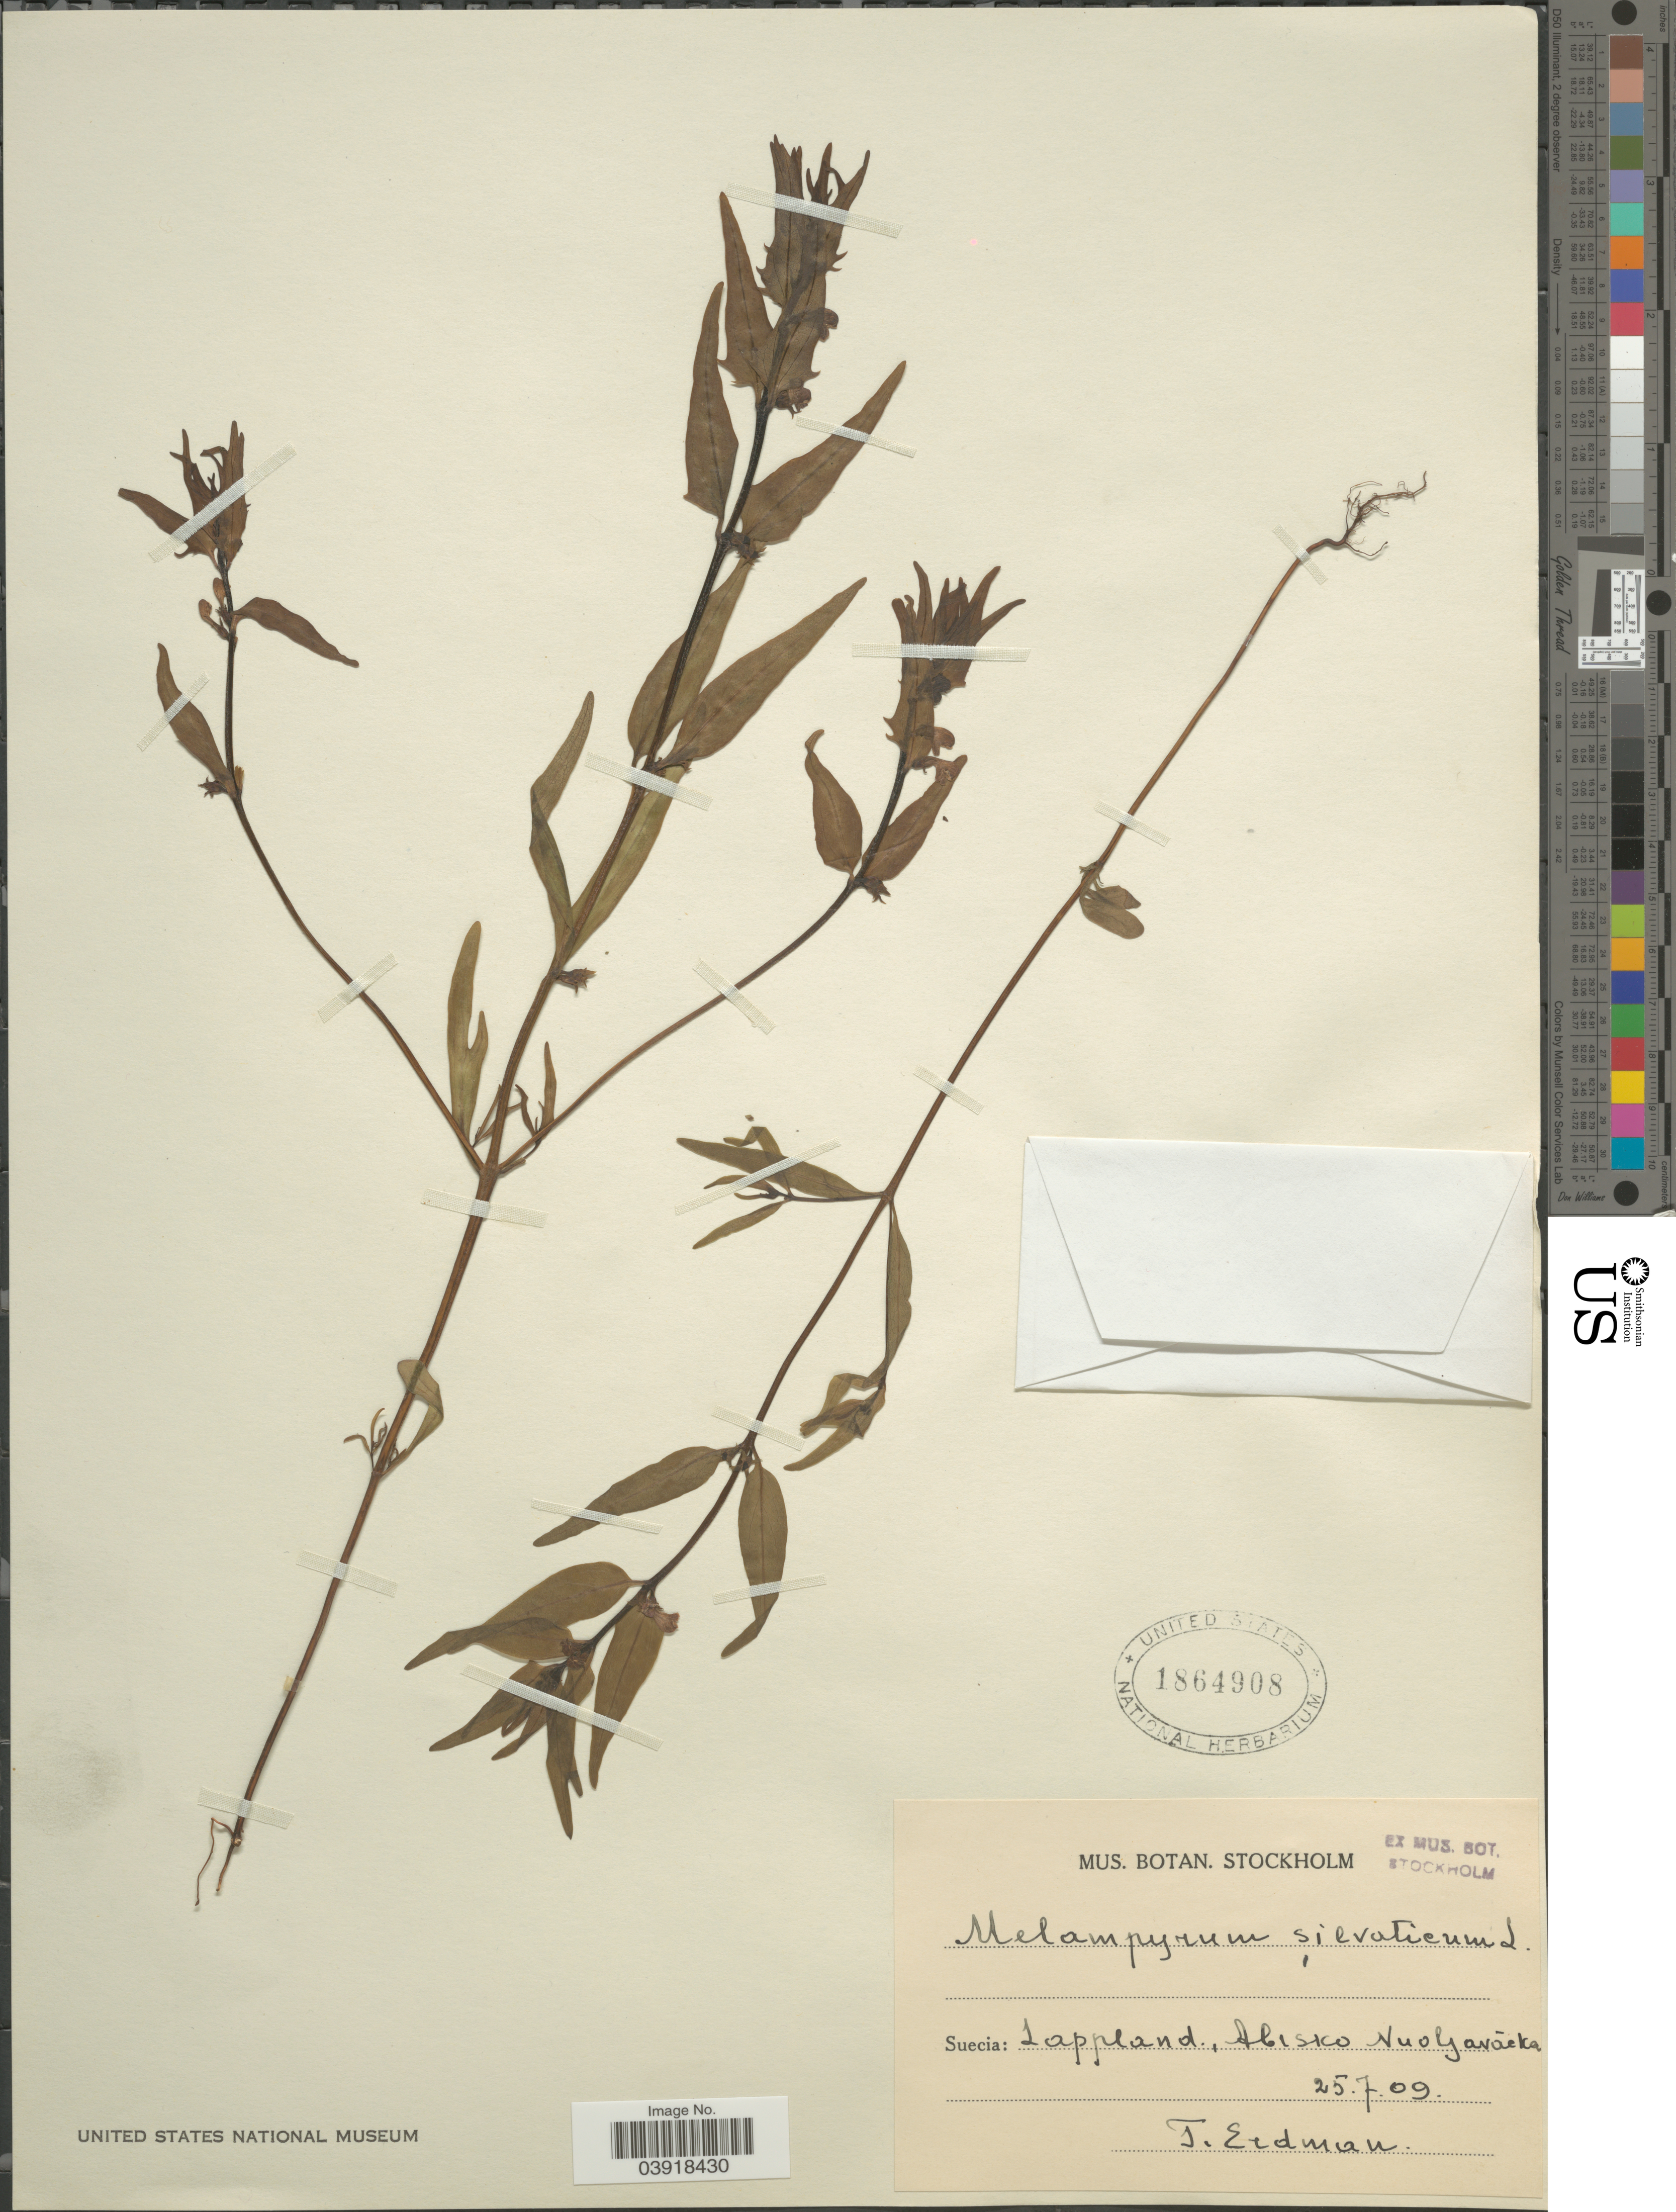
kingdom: Plantae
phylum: Tracheophyta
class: Magnoliopsida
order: Lamiales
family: Orobanchaceae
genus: Melampyrum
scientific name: Melampyrum sylvaticum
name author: L.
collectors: J. Erdman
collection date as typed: Transcribed d/m/y: 25/7/9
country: Sweden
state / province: Norrbotten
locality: Suecia: Lappland, Abisko Nuolivaara.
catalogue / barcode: US 1864908